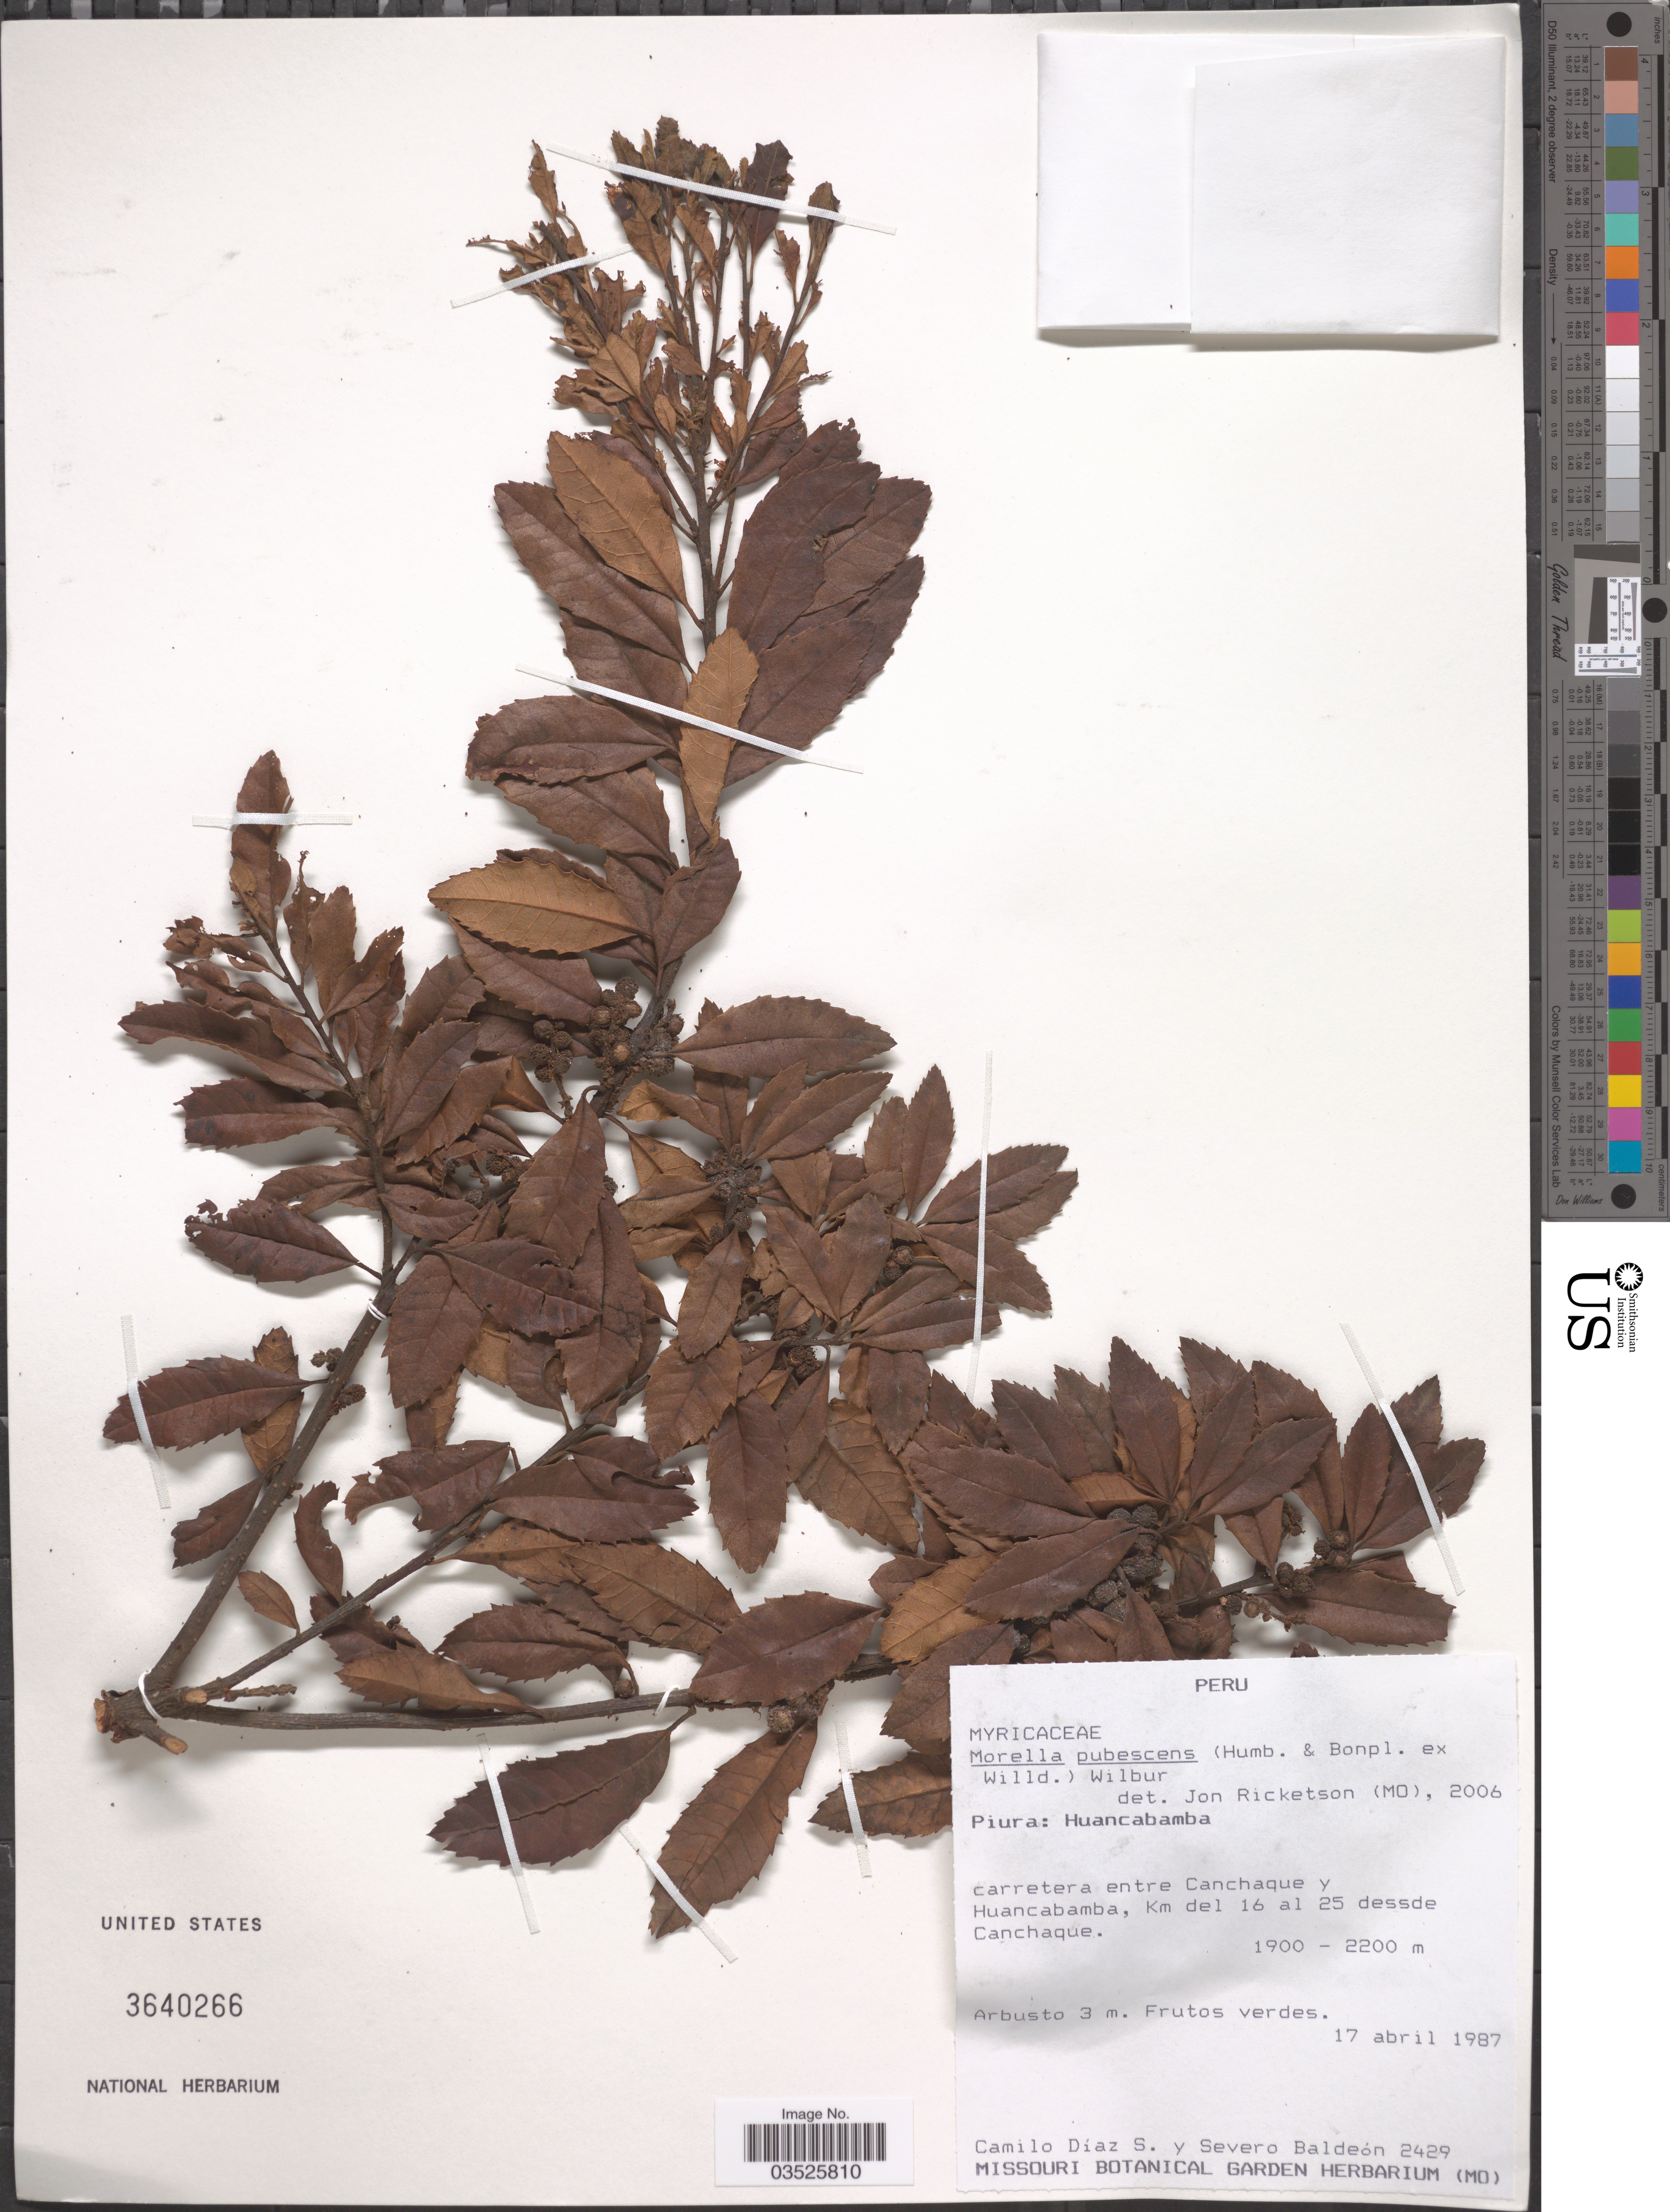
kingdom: Plantae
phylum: Tracheophyta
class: Magnoliopsida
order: Fagales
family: Myricaceae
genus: Morella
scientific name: Morella pubescens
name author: (Humb. & Bonpl. ex Willd.) Wilbur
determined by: Ricketson, Jon M., (MO), Missouri Botanical Garden (UNITED STATES)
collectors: C. Díaz S. & S. Baldeón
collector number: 2429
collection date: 1987-04-17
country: Peru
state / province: Piura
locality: Huancabamba, carretera entre Canchaque y Huancabamba, Km del 16 al 25 dessde Canchaque.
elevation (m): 1900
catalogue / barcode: US 3640266